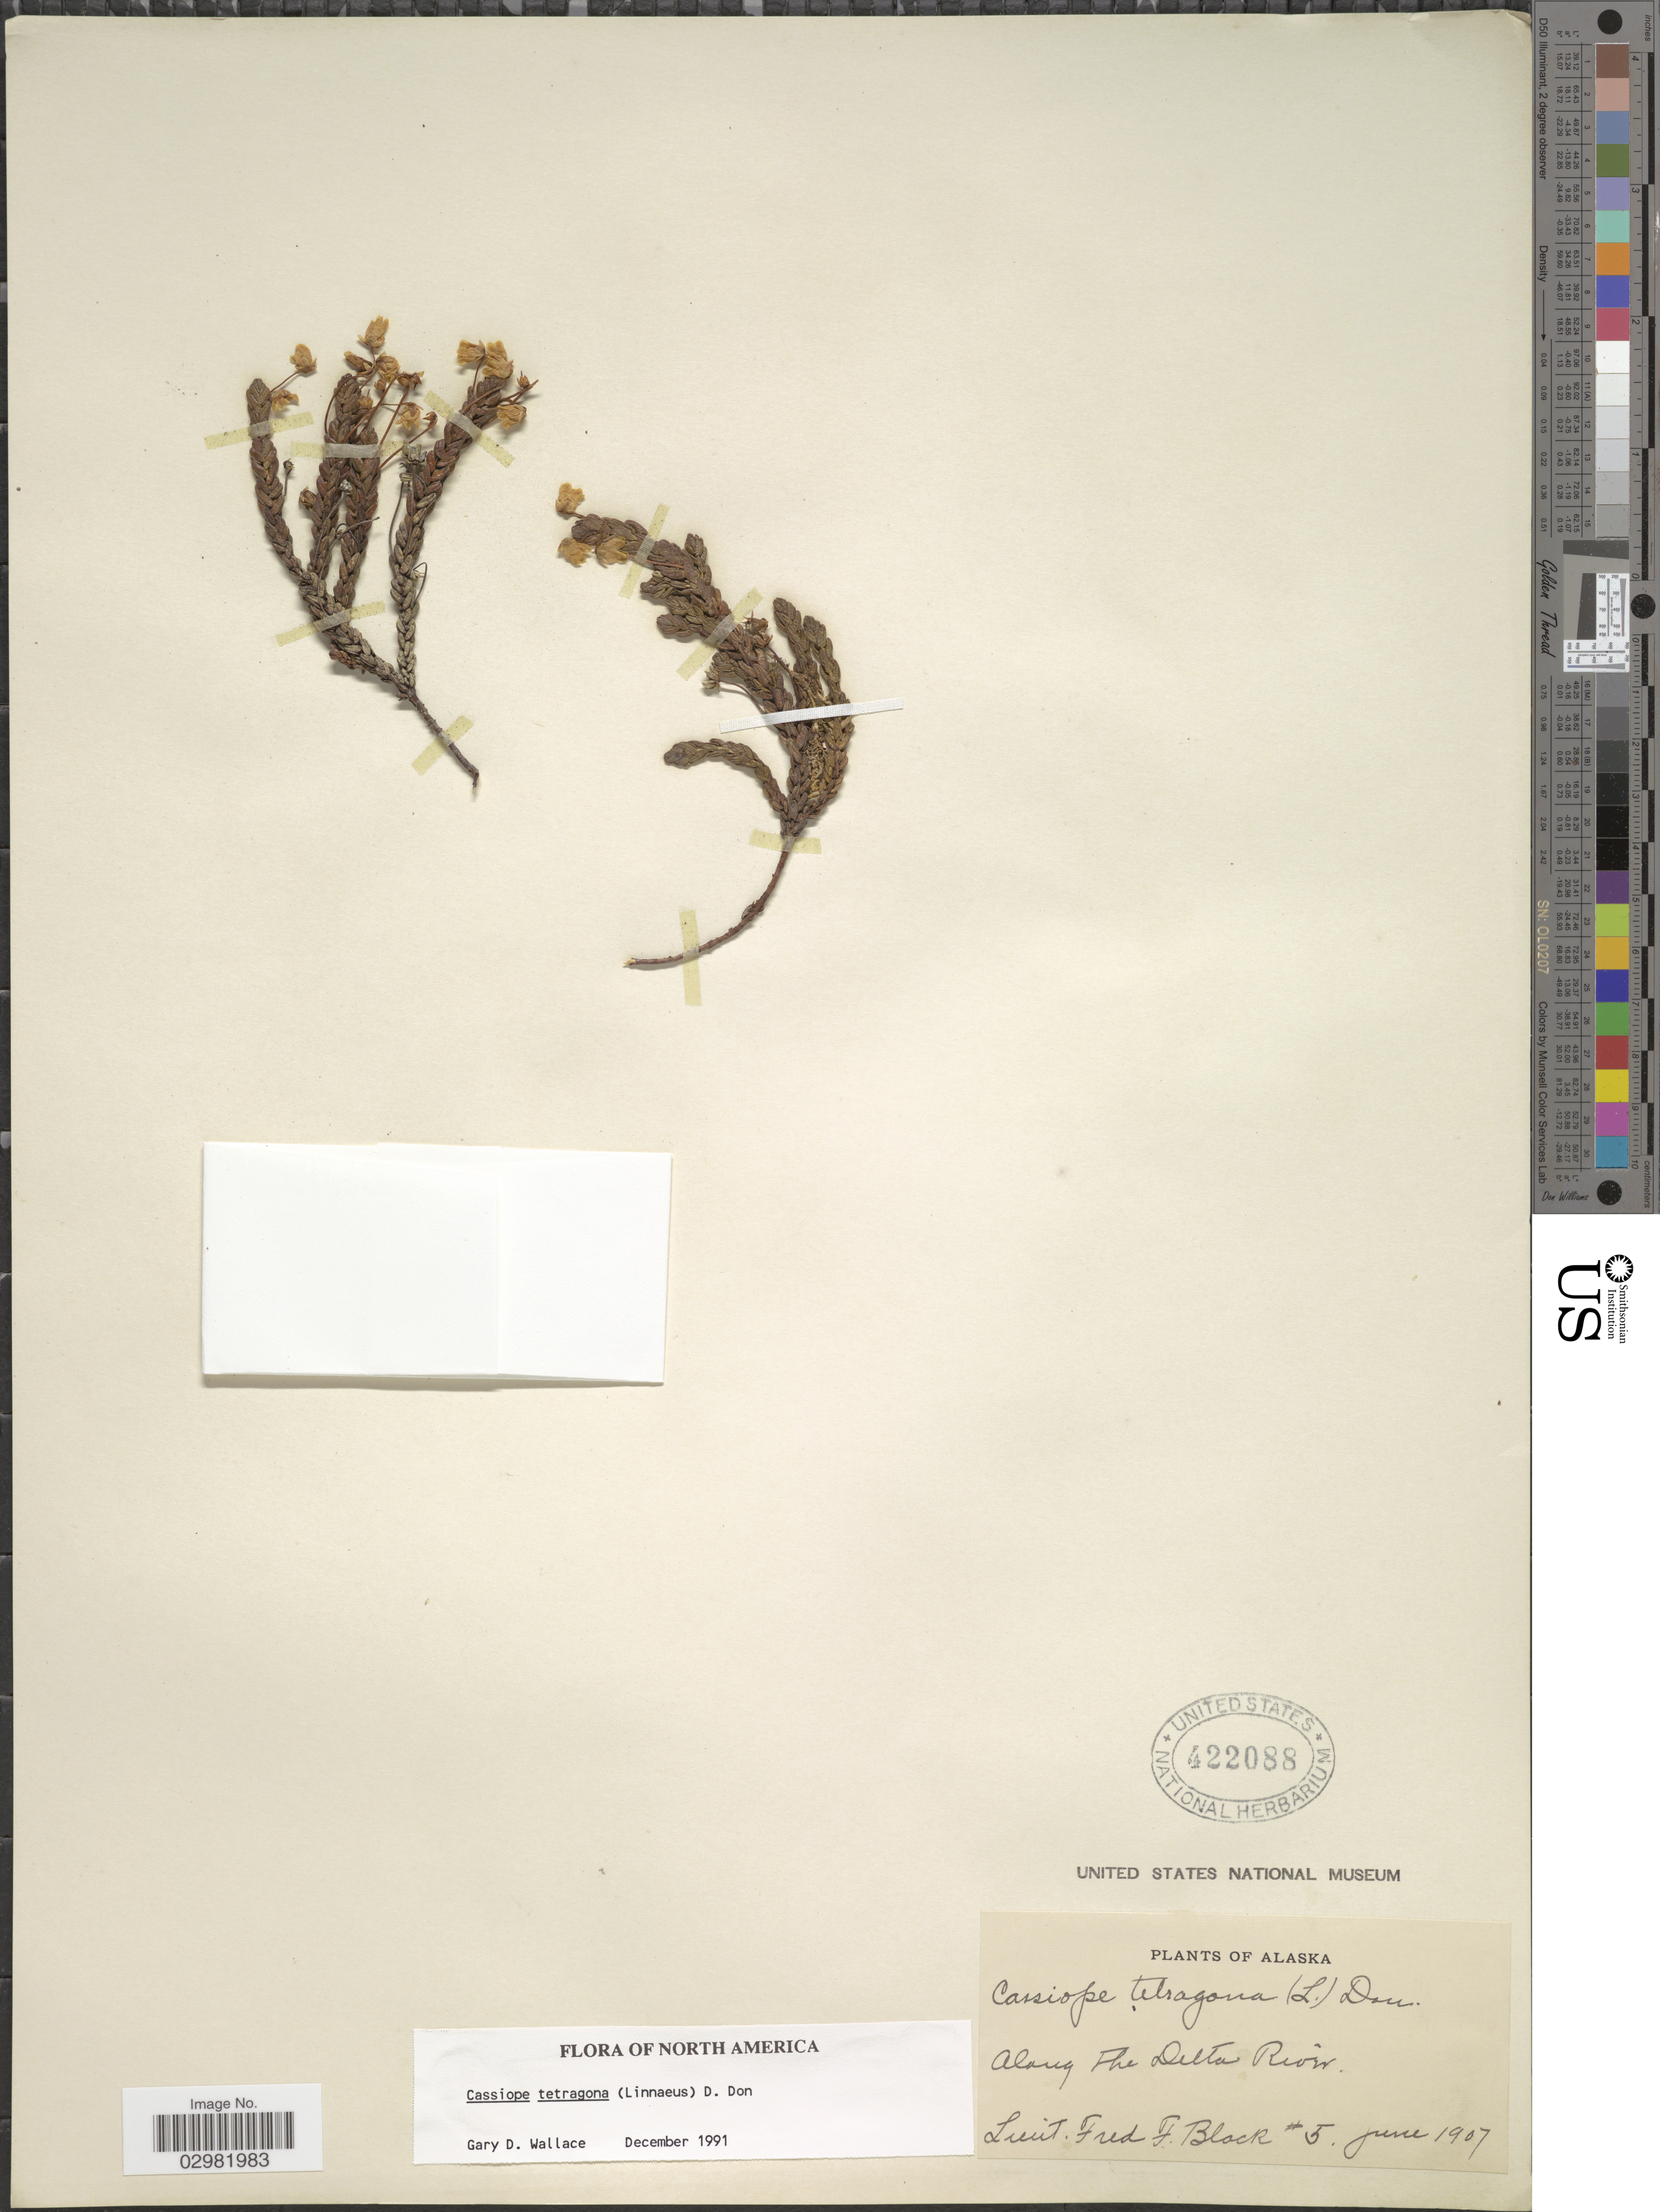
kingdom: Plantae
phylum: Tracheophyta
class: Magnoliopsida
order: Ericales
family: Ericaceae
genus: Cassiope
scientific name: Cassiope tetragona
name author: (L.) D. Don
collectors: F. Black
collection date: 1907-06-05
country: United States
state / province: Alaska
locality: Along the Delta River.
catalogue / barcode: US 422088